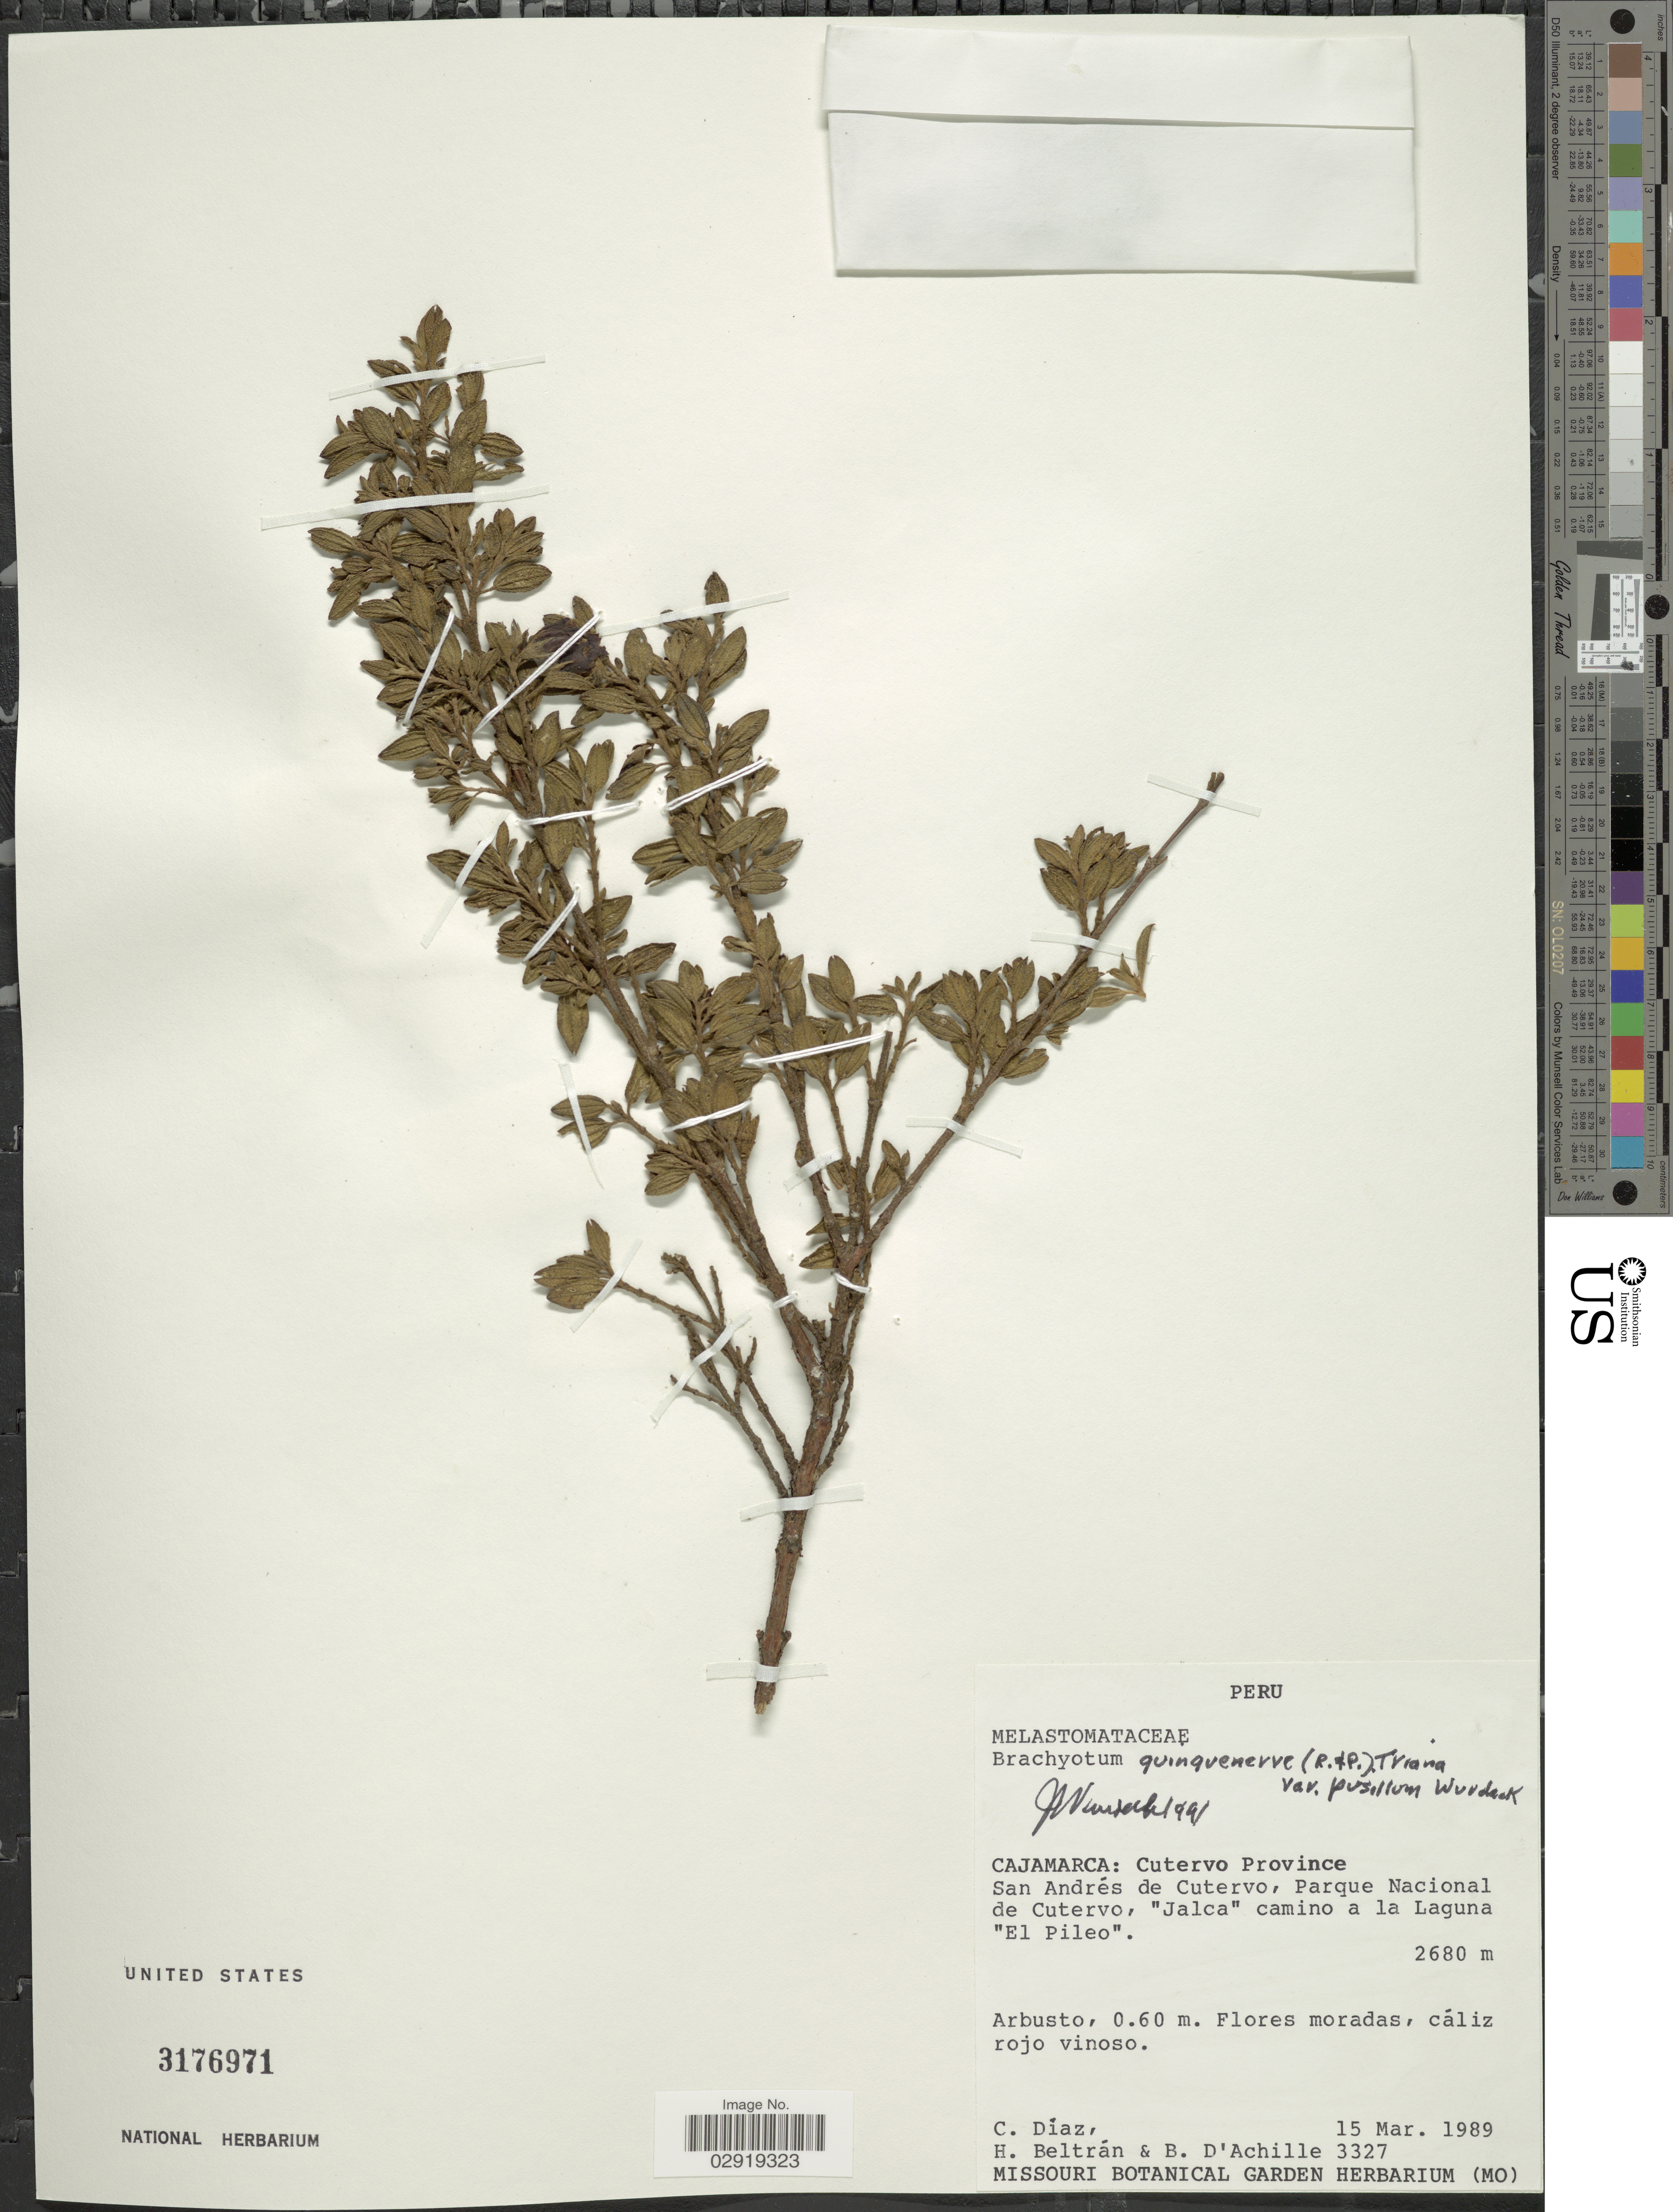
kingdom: Plantae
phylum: Tracheophyta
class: Magnoliopsida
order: Myrtales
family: Melastomataceae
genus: Brachyotum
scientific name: Brachyotum quinquenerve var. pusillum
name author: Wurdack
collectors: C. Díaz, H. Beltrán & B. d'Achille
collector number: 3327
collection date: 1989-03-15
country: Peru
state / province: Cajamarca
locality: Cutervo Province. San Andrés de Cutervo, Parque Nacional de Cutervo, "Jalca" camino a la Laguna "El Pileo".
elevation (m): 2680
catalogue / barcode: US 3176971